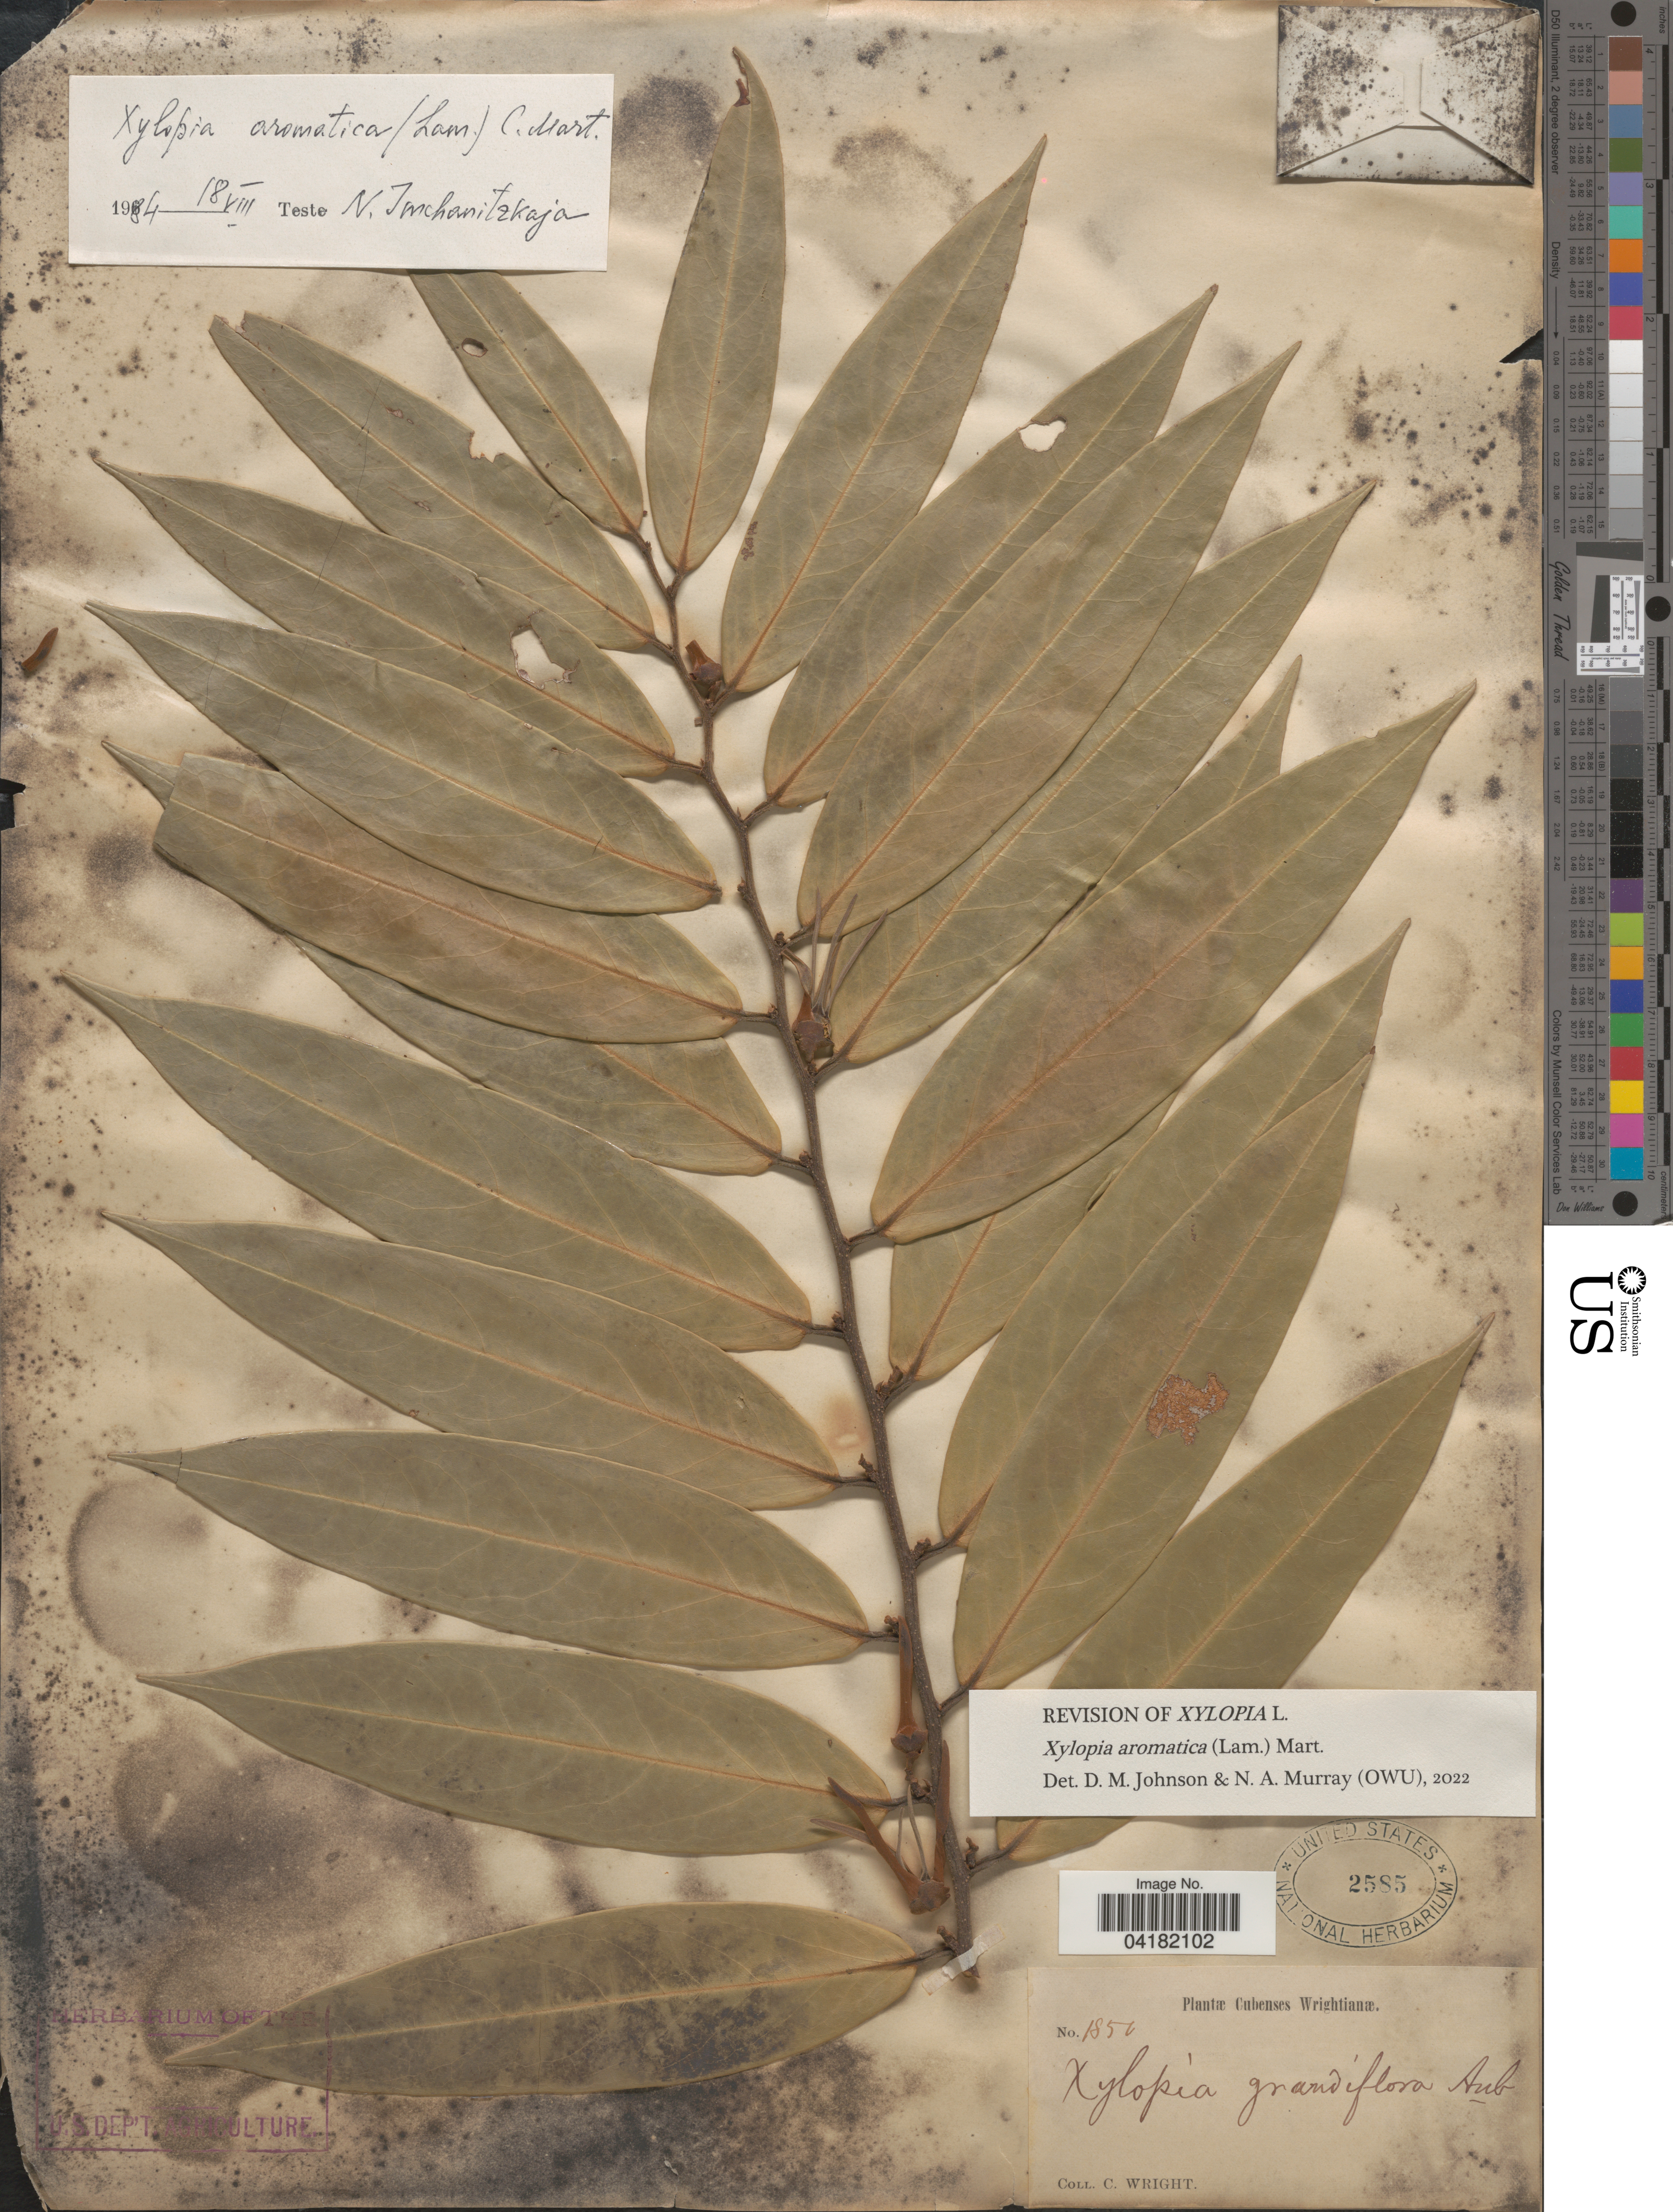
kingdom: Plantae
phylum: Tracheophyta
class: Magnoliopsida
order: Magnoliales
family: Annonaceae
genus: Xylopia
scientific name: Xylopia aromatica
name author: (Lam.) Mart.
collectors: C. Wright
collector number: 1850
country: Cuba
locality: Cubenses.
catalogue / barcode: US 2585